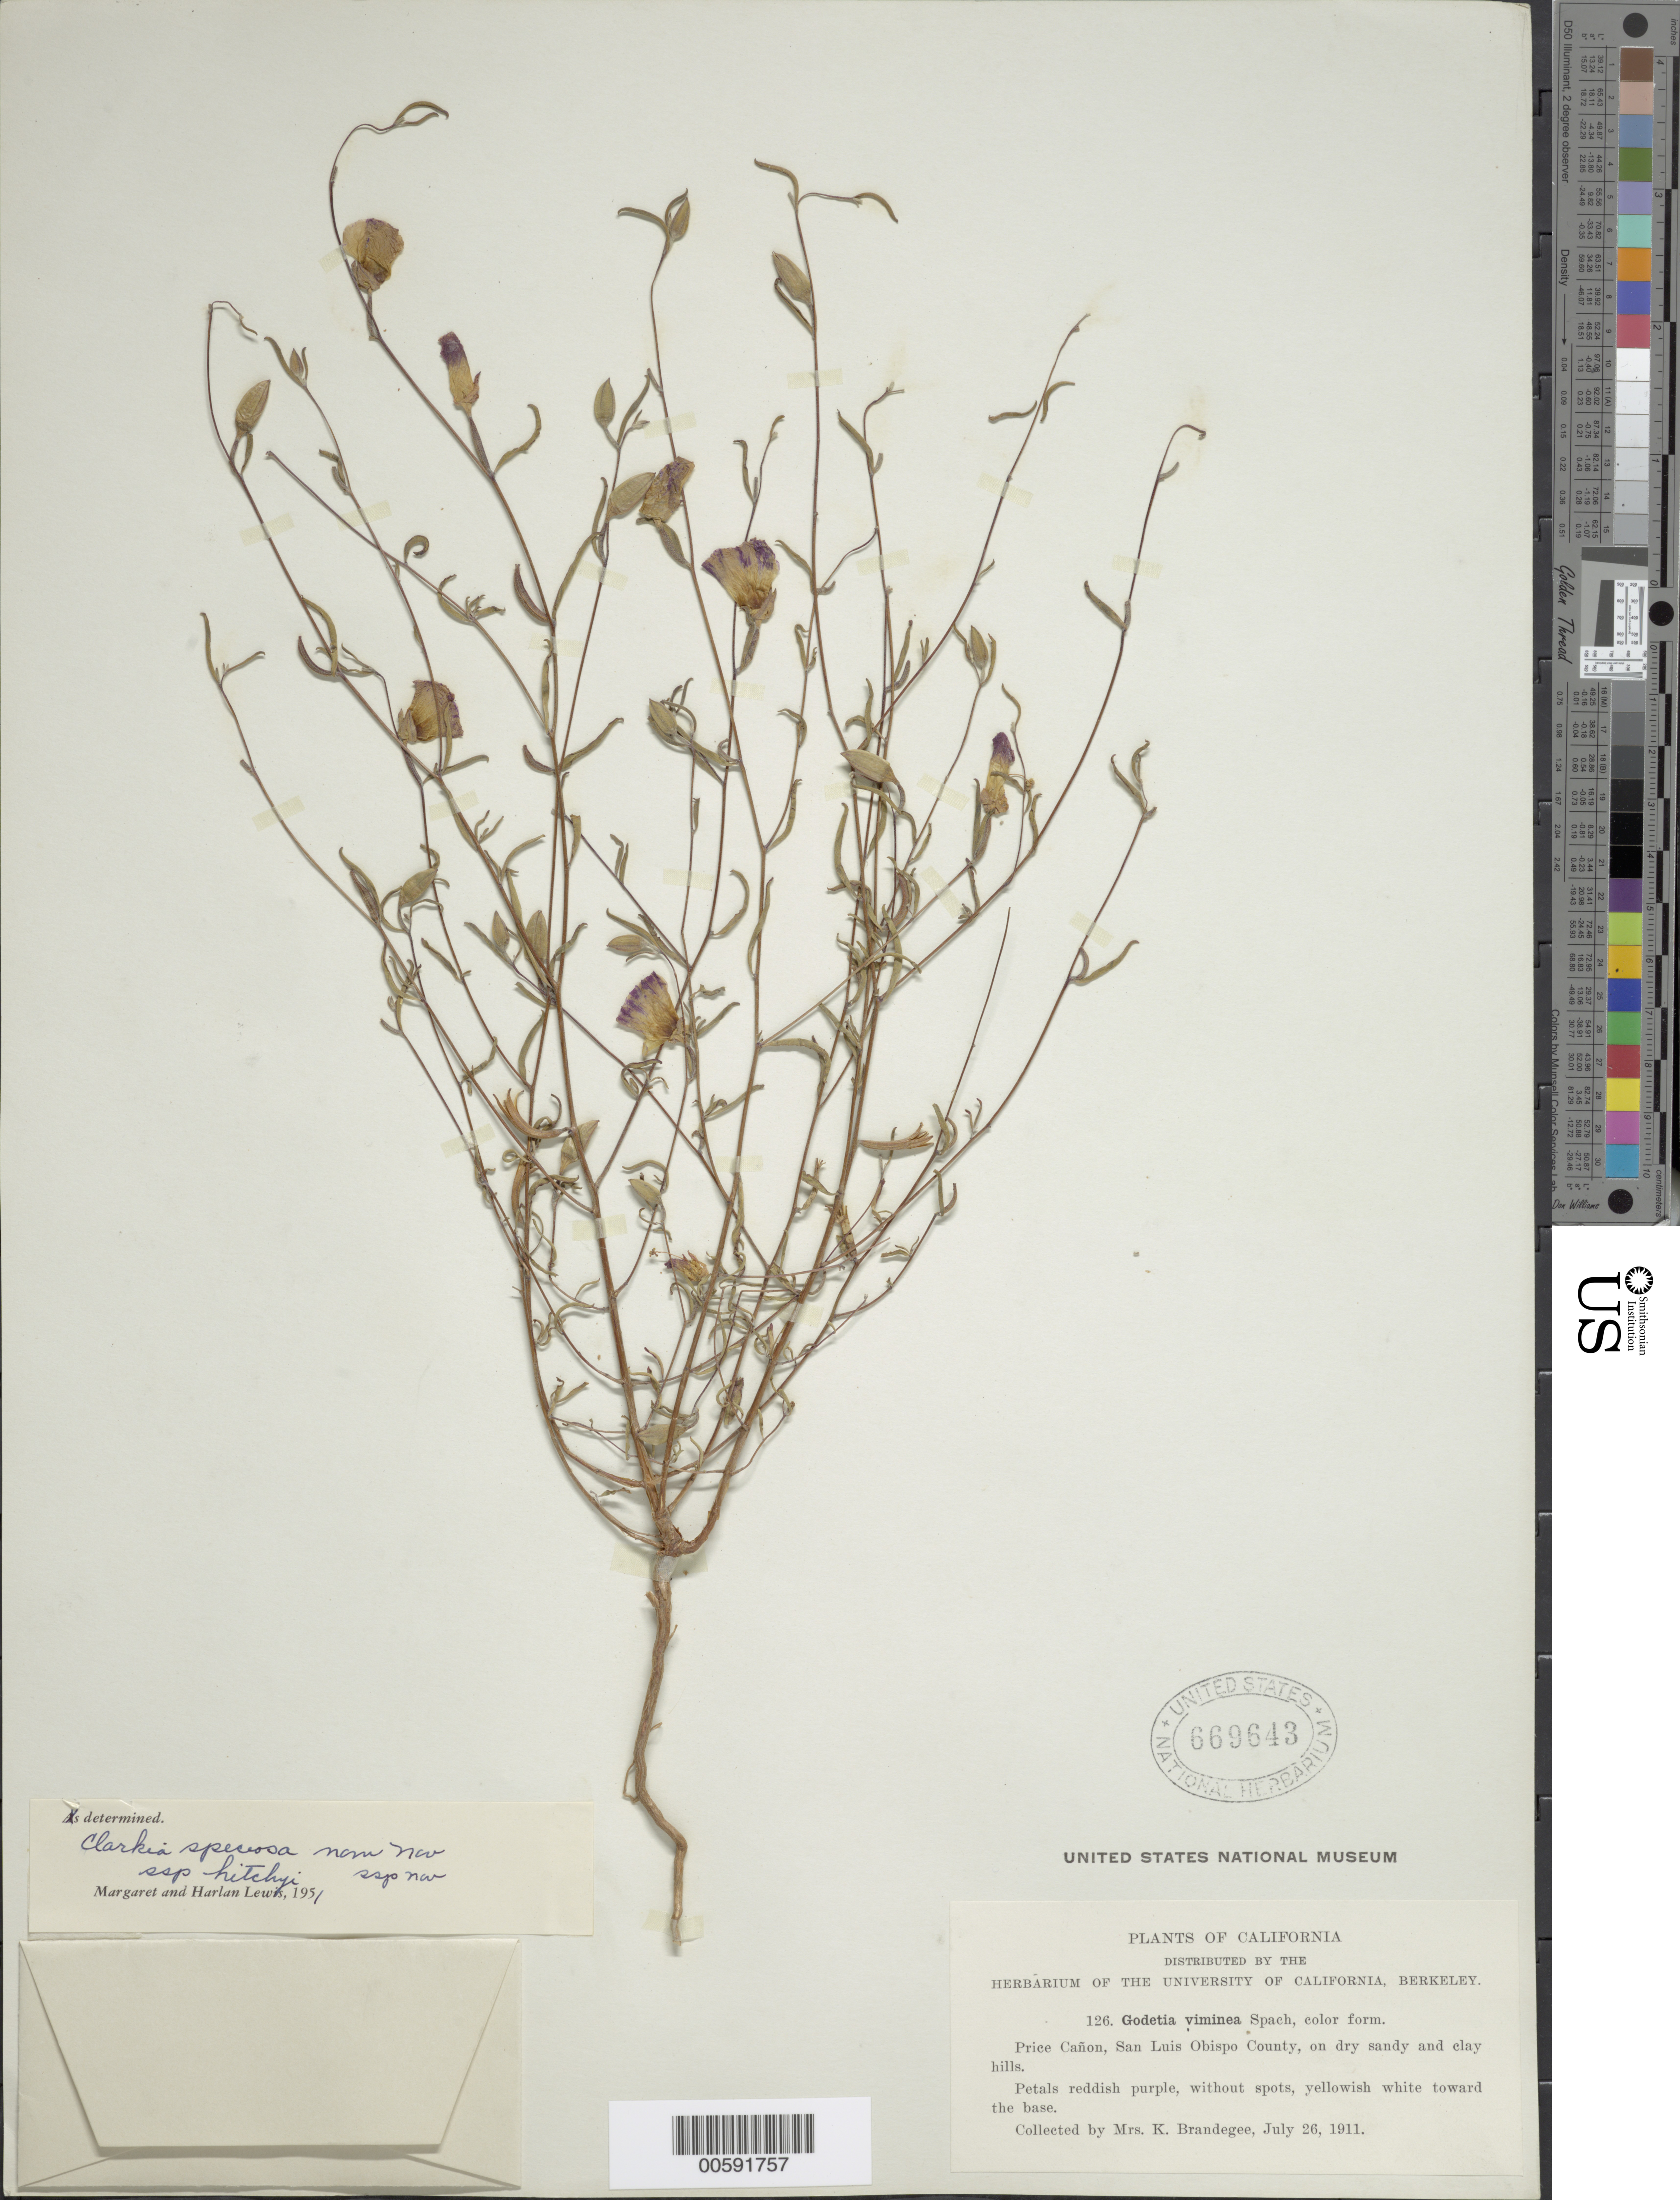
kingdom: Plantae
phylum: Tracheophyta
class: Magnoliopsida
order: Myrtales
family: Onagraceae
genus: Clarkia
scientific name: Clarkia speciosa subsp. immaculata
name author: F. H. Lewis & M.E. Lewis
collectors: M. K. Brandegee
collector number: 126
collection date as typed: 26 Jul 1911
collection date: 1911-07-26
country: United States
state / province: California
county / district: San Luis Obispo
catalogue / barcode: US 669643